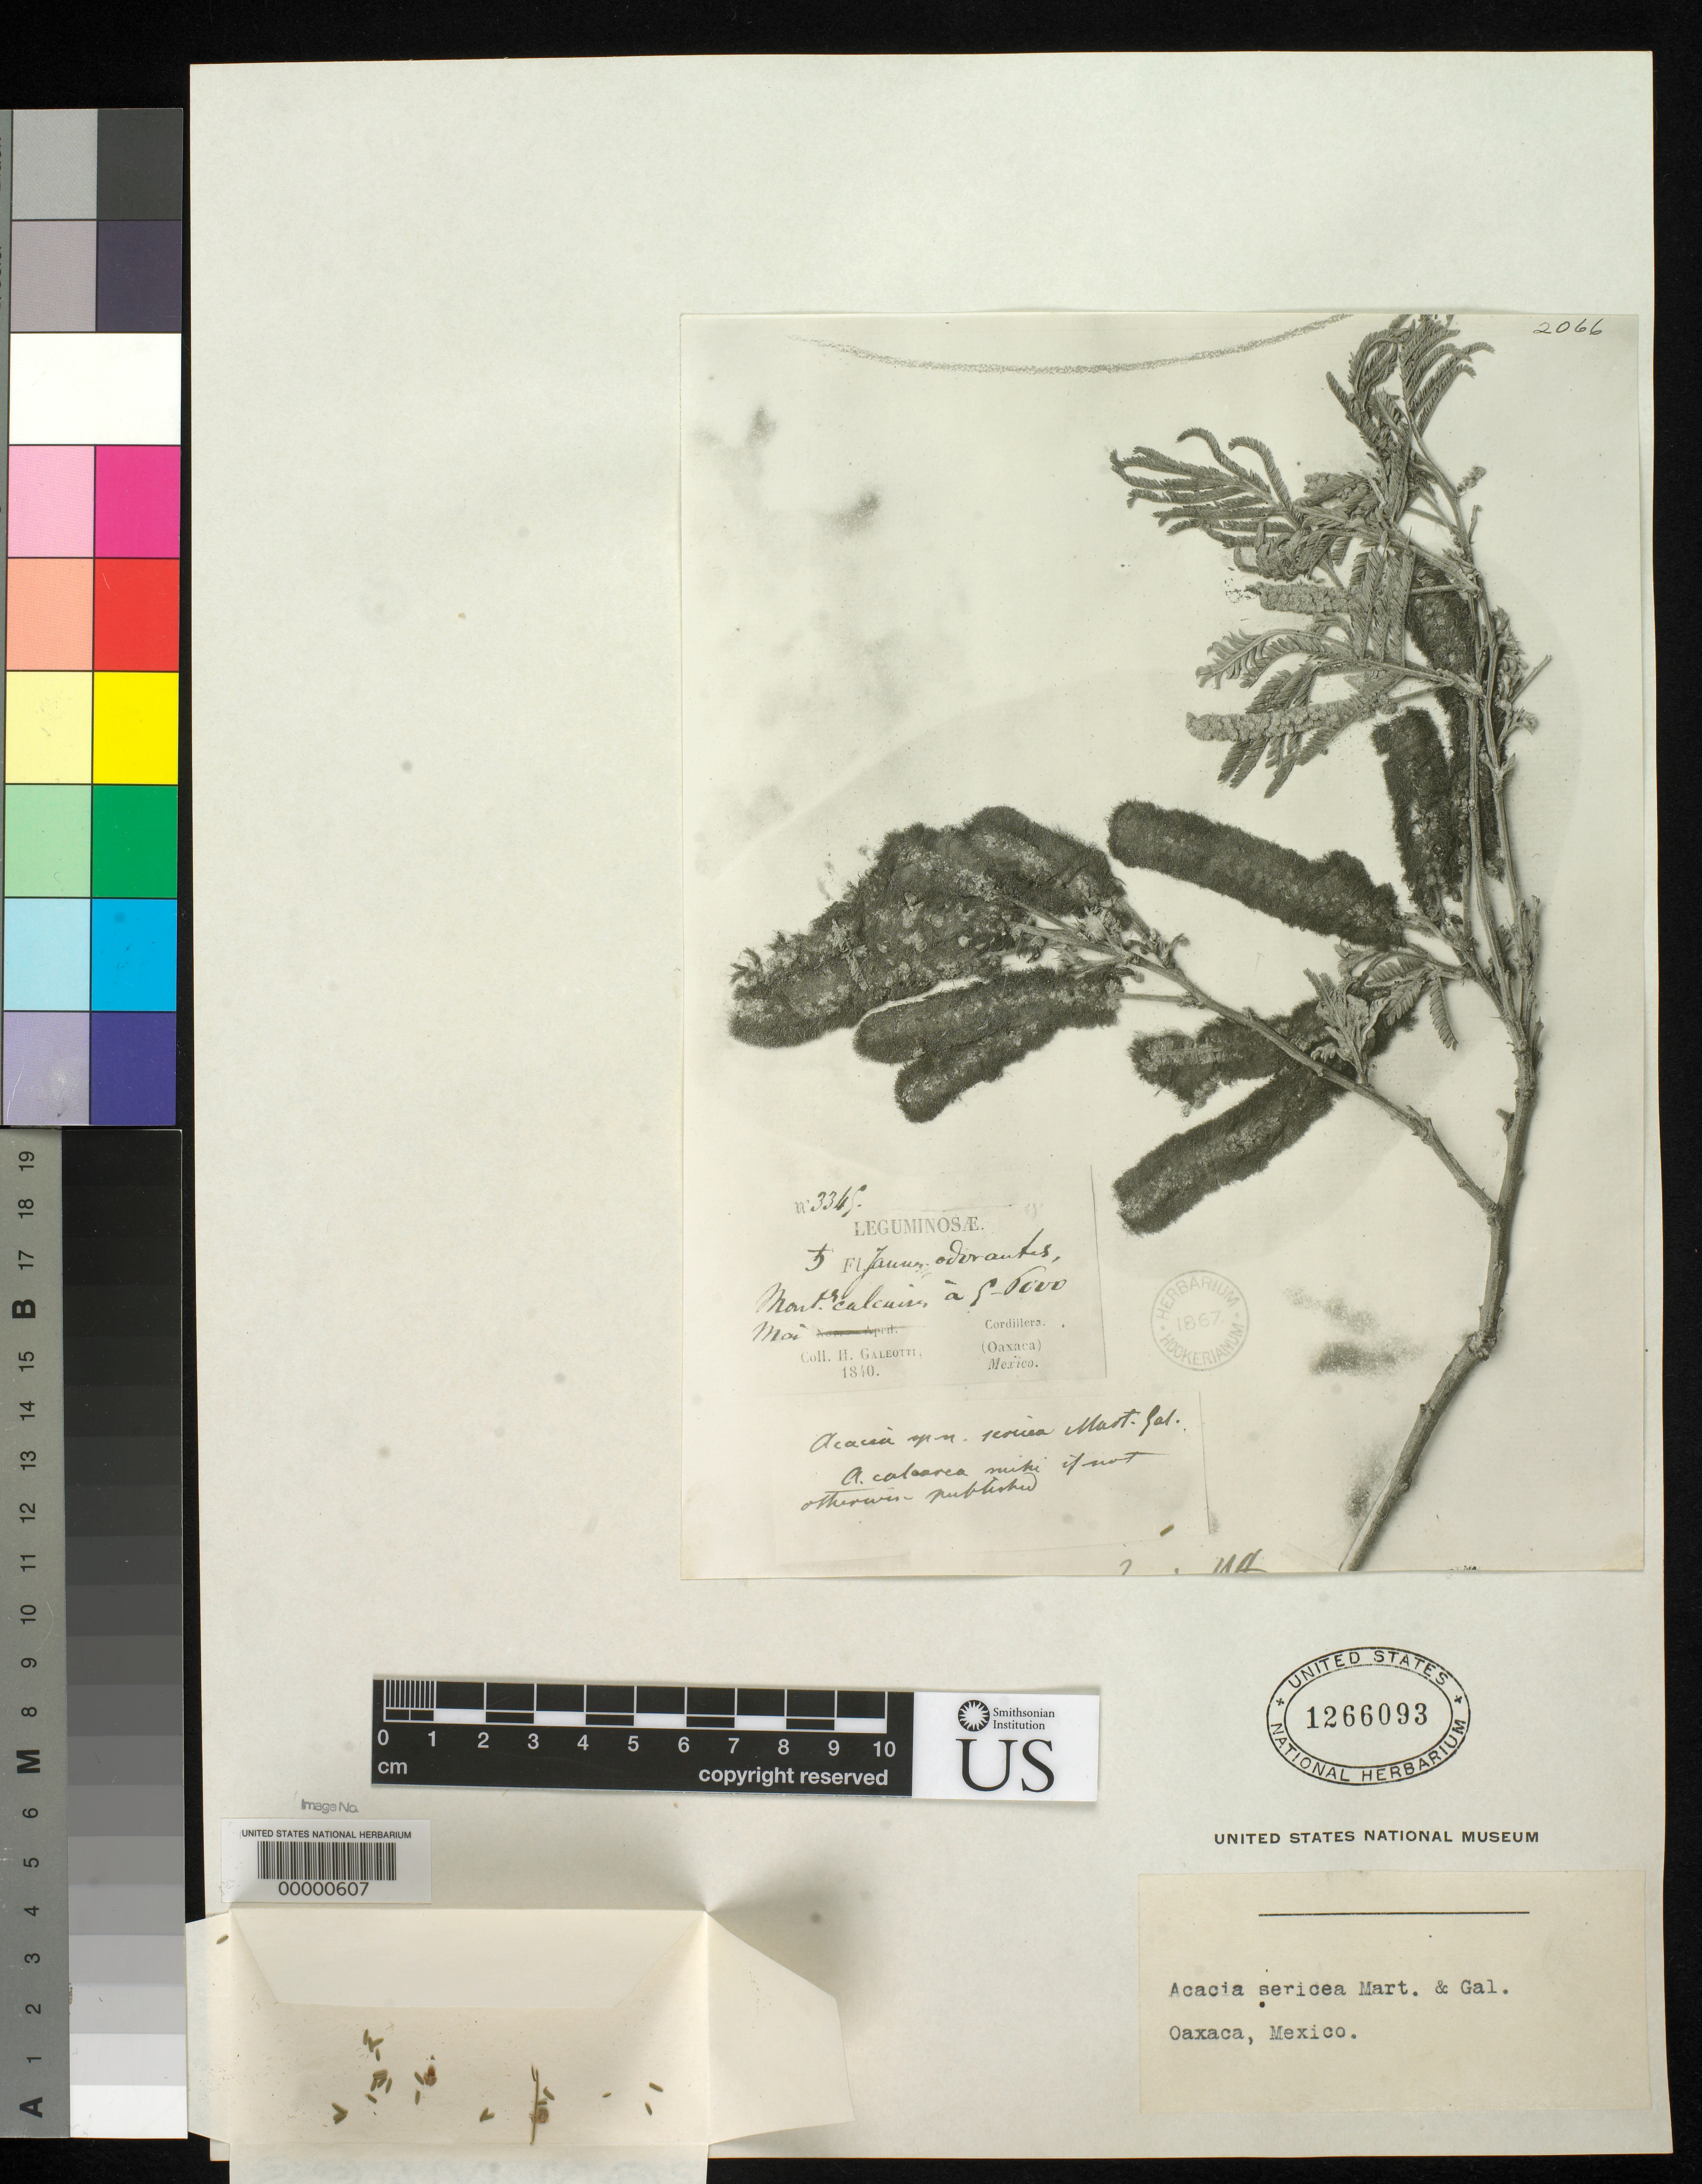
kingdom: Plantae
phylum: Tracheophyta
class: Magnoliopsida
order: Fabales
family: Fabaceae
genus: Acacia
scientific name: Acacia sericea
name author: M. Martens & Galeotti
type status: Type Fragment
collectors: H. G. Galeotti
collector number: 3345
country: Mexico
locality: E of Monserrat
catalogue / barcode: US 1266093